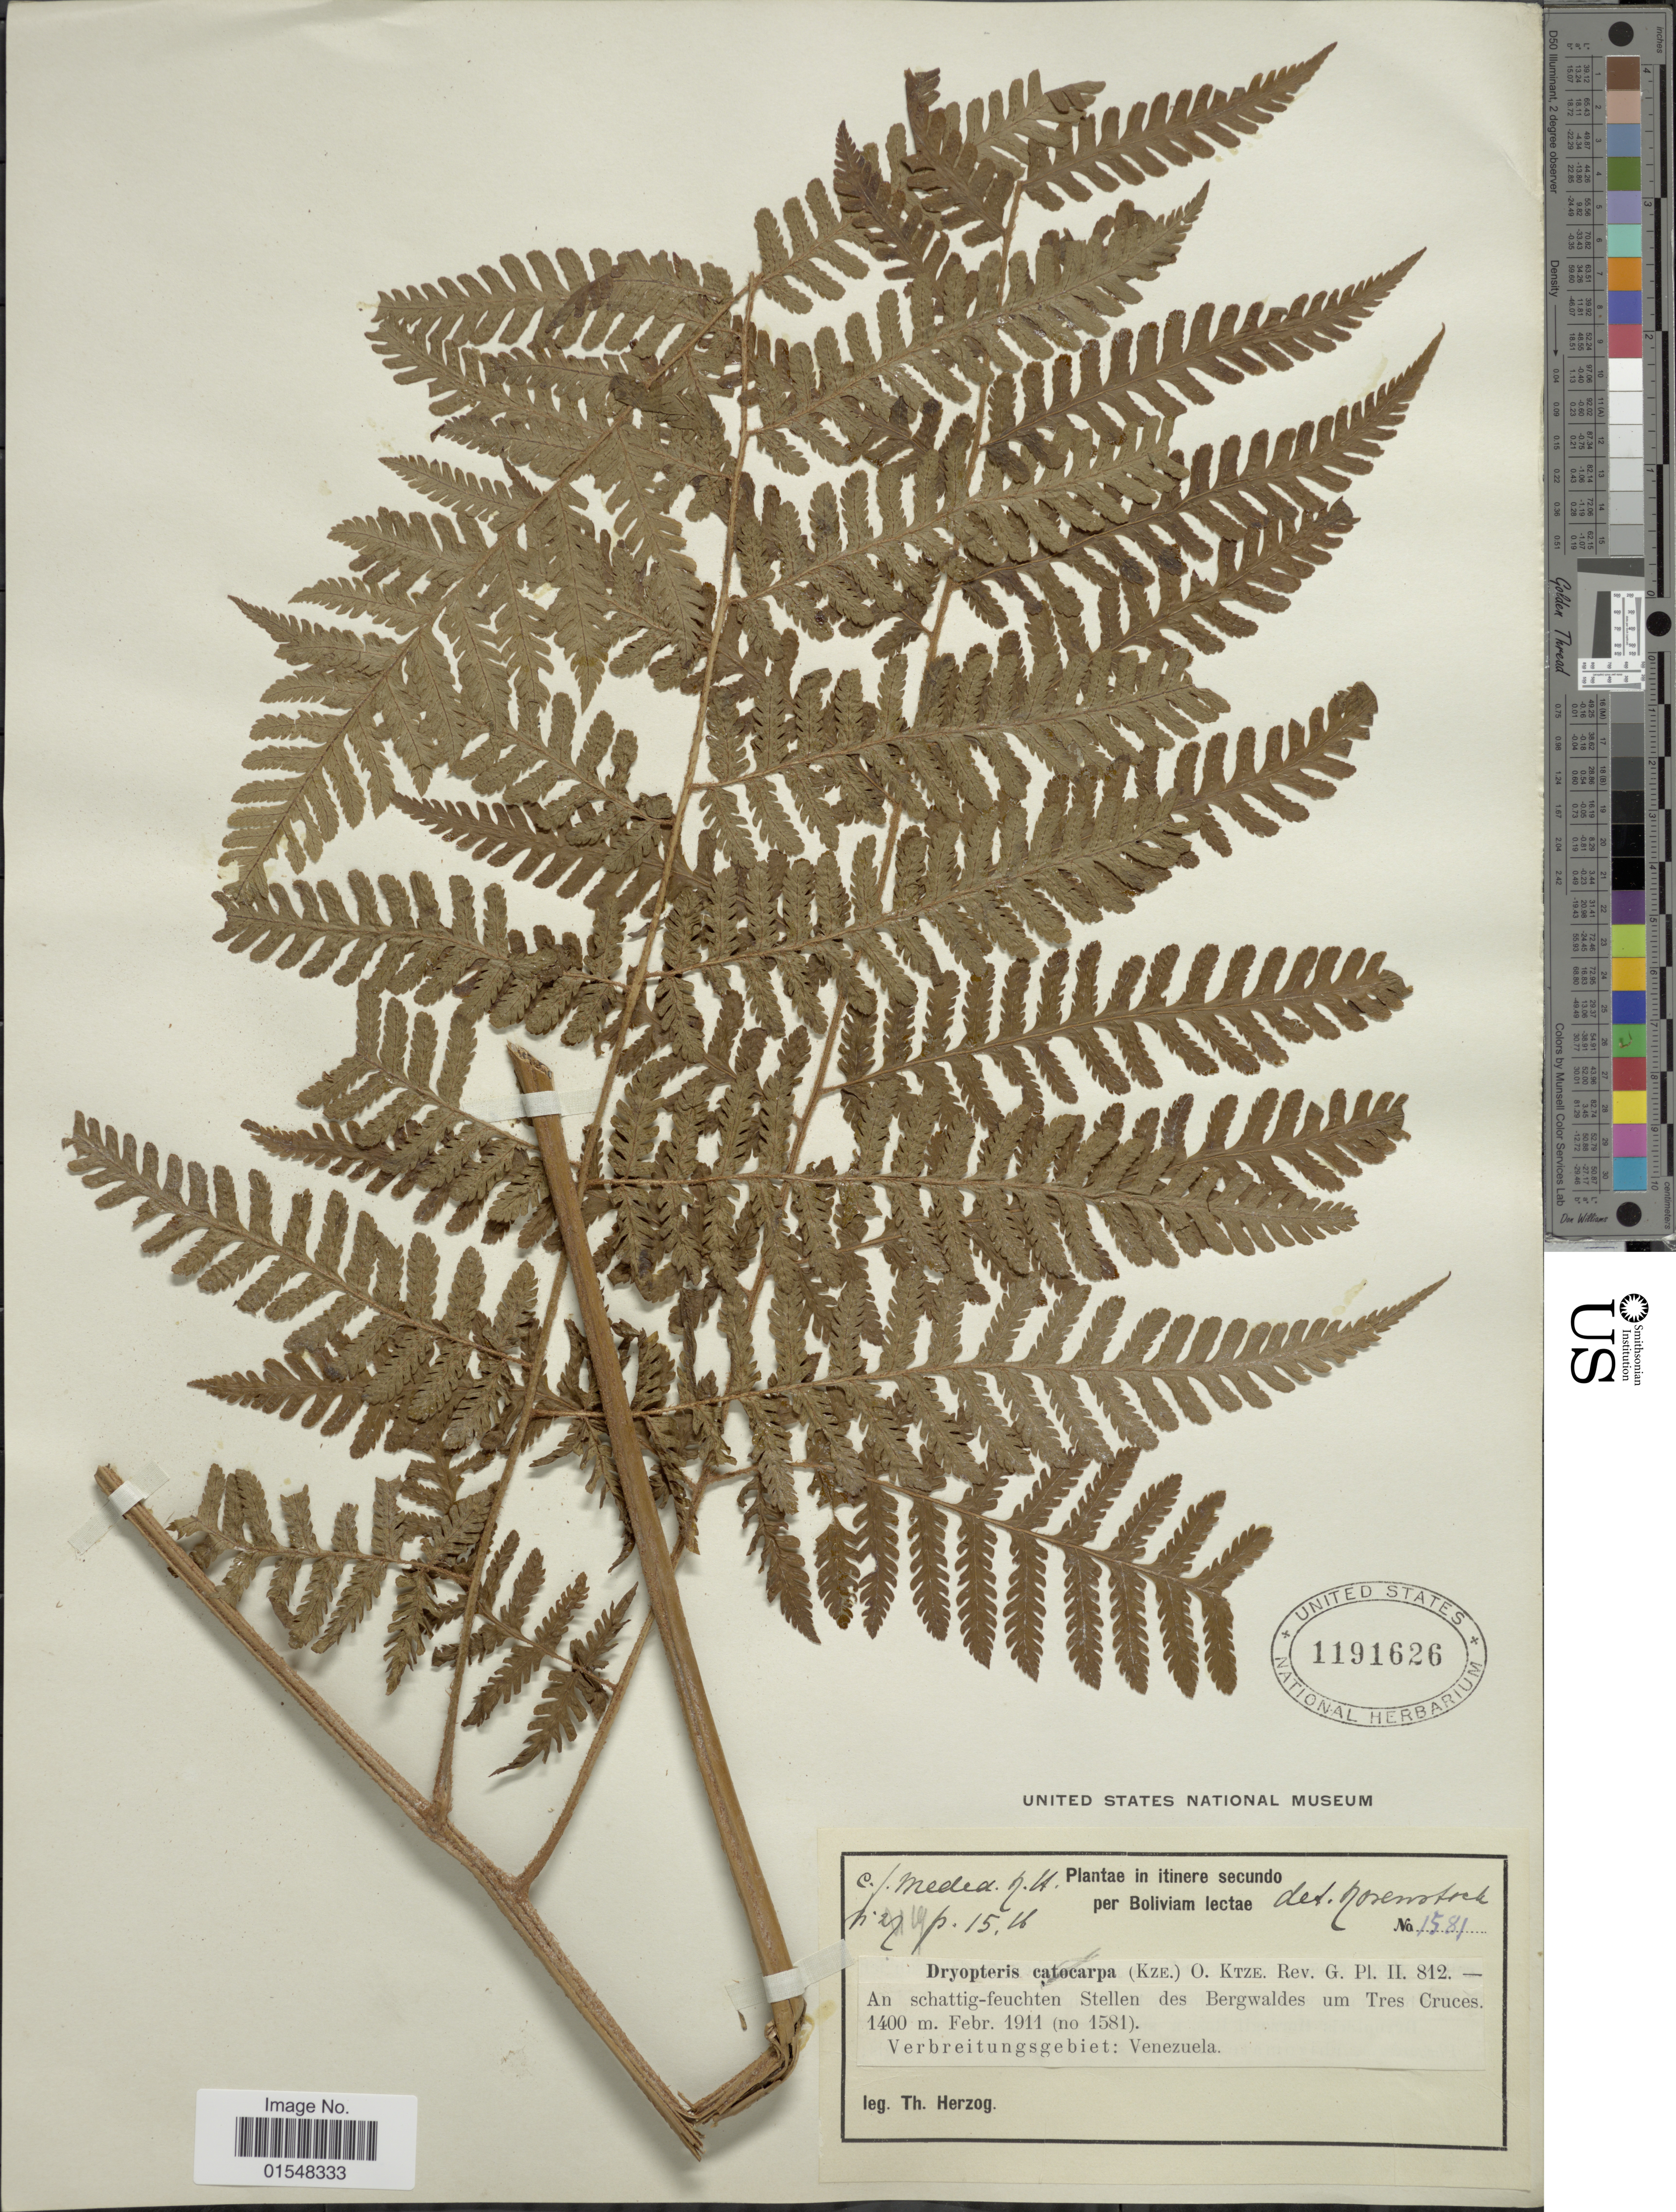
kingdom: Plantae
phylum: Tracheophyta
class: Polypodiopsida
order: Polypodiales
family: Dryopteridaceae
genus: Ctenitis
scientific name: Ctenitis sloanei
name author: (Poepp. ex Spreng.) C.V. Morton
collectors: T. K. J. Herzog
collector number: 1581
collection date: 1911-02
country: Bolivia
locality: Itinere secundo, stellen des Bergwaldes um Tres Cruces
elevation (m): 1400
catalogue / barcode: US 1191626